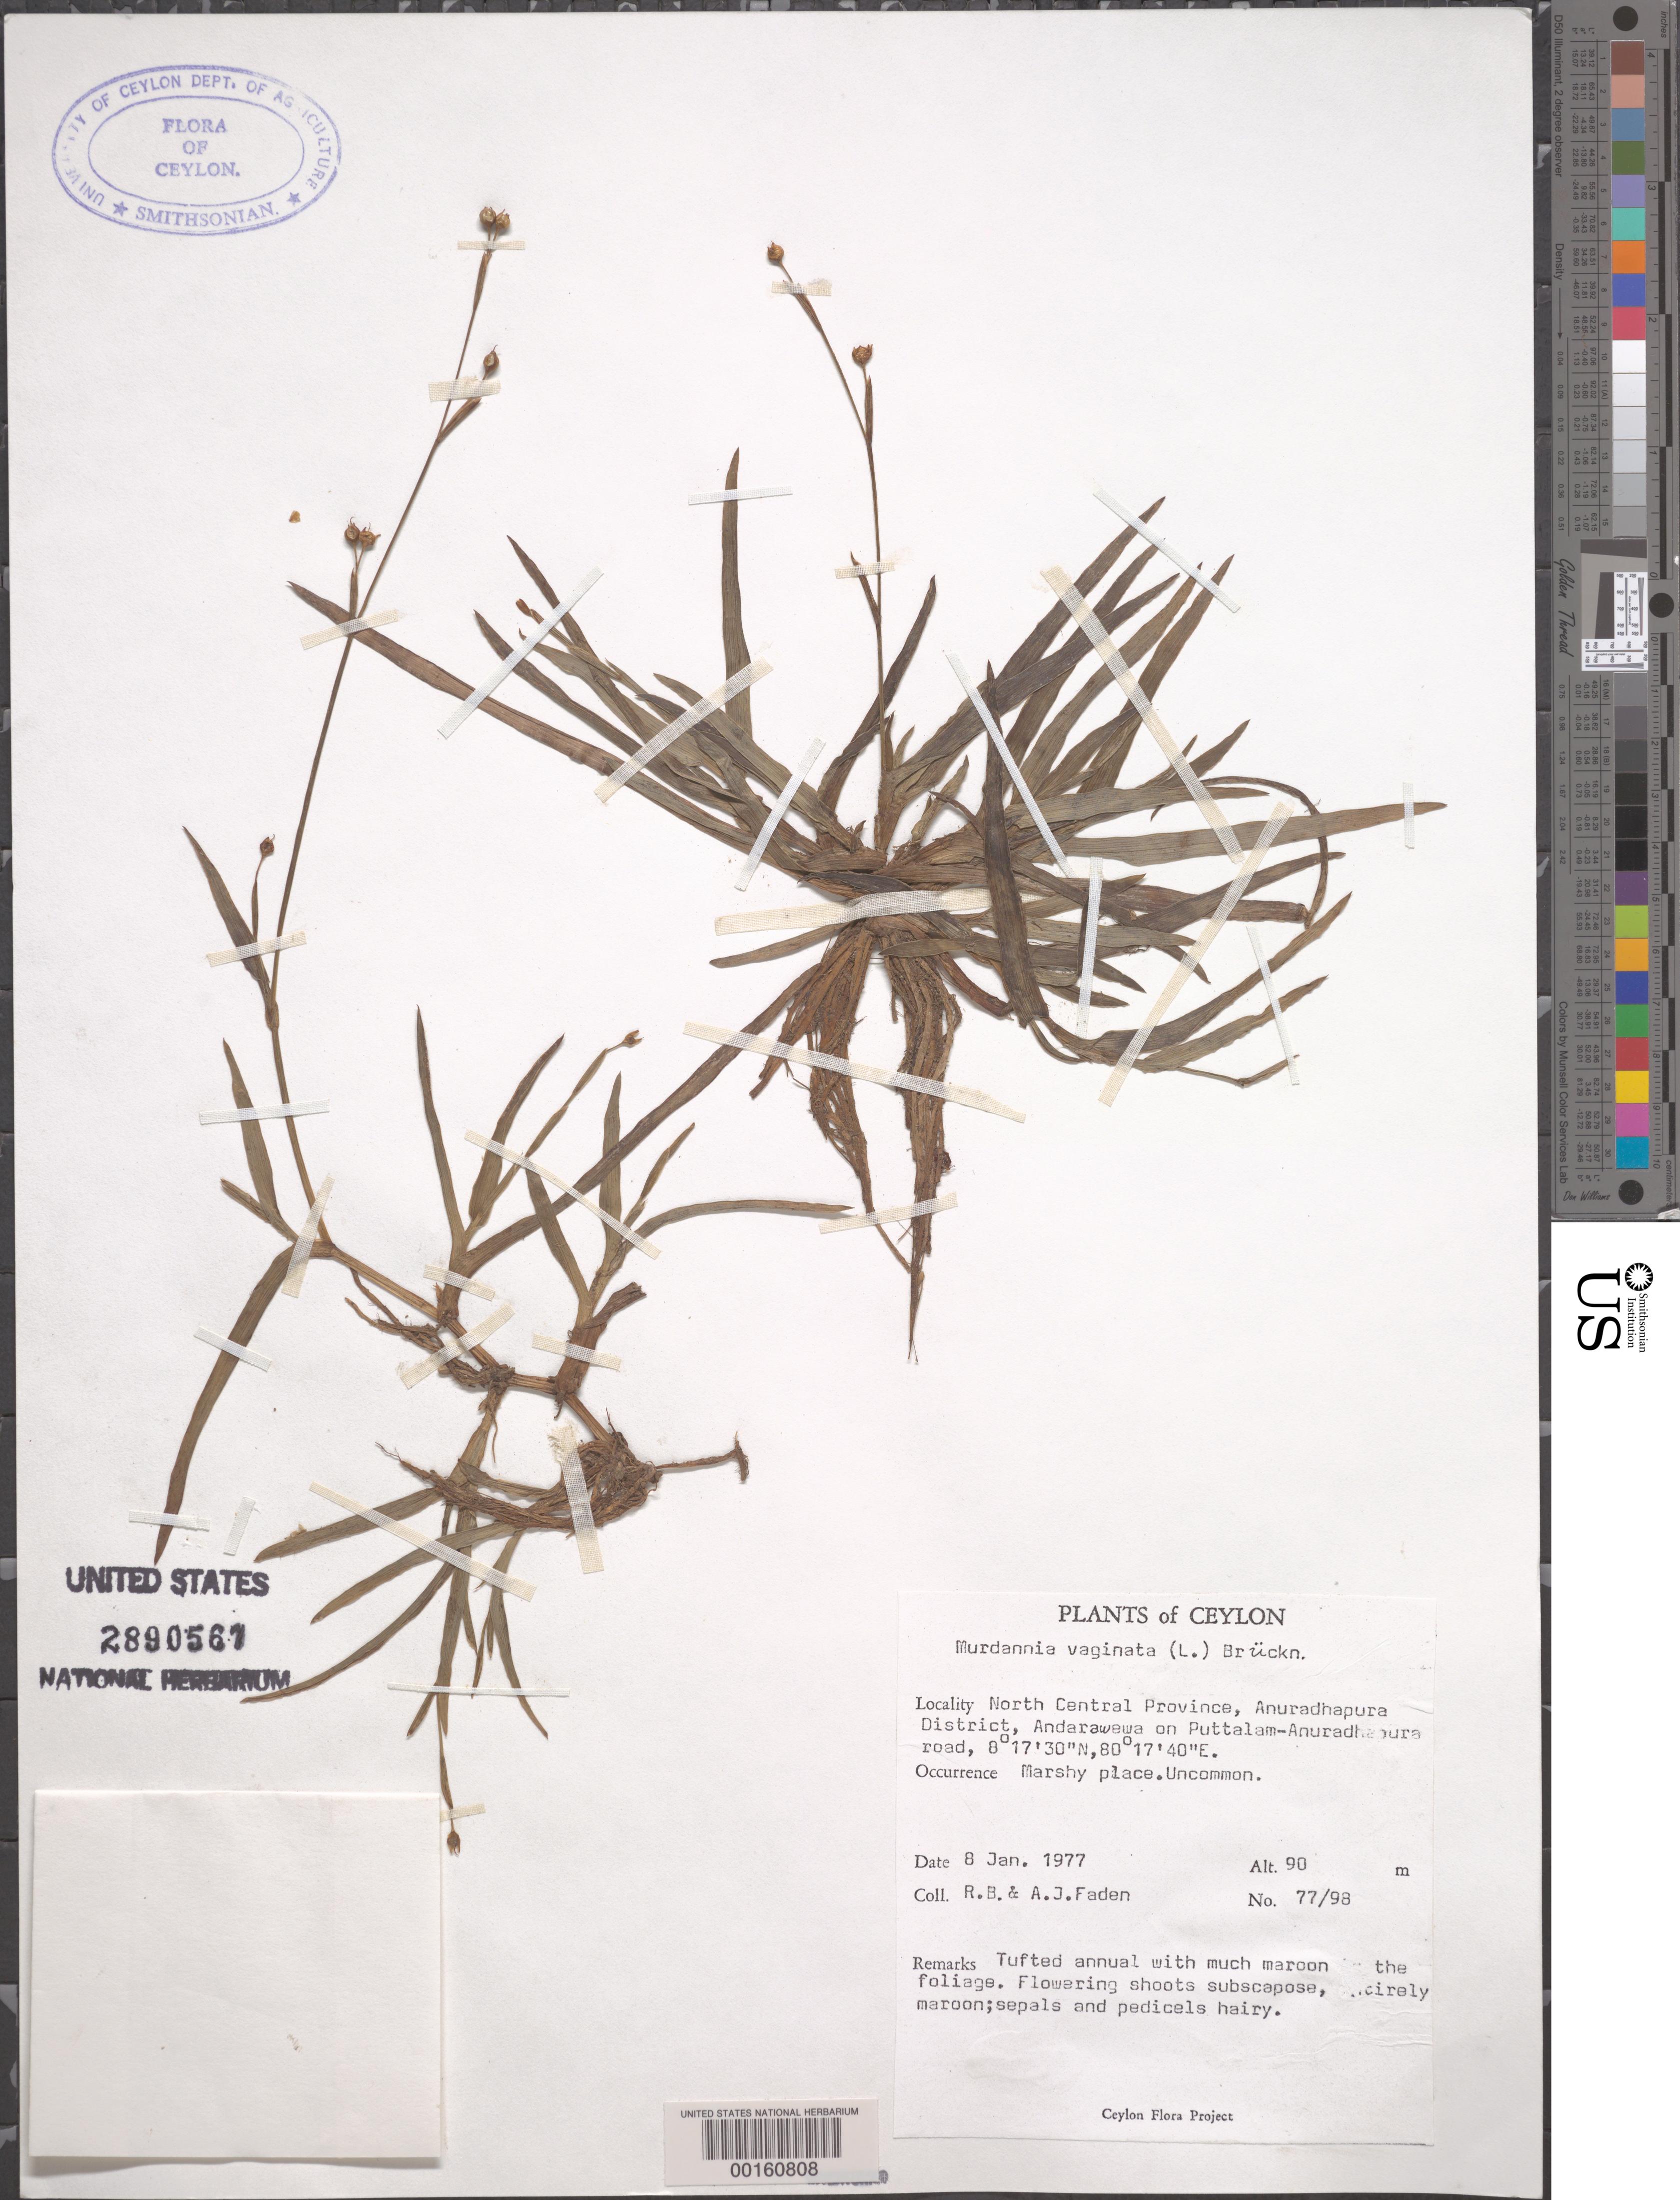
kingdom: Plantae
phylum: Tracheophyta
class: Liliopsida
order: Commelinales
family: Commelinaceae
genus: Murdannia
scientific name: Murdannia vaginata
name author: (L.) G. Brückn.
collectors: R. B. Faden & A. J. Faden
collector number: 77/98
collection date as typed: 08 Jan 1977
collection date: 1977-01-08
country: Sri Lanka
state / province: North Central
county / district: Anuradhapura Dist.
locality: Andarawena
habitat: Marshy places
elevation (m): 90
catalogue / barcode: US 2890567